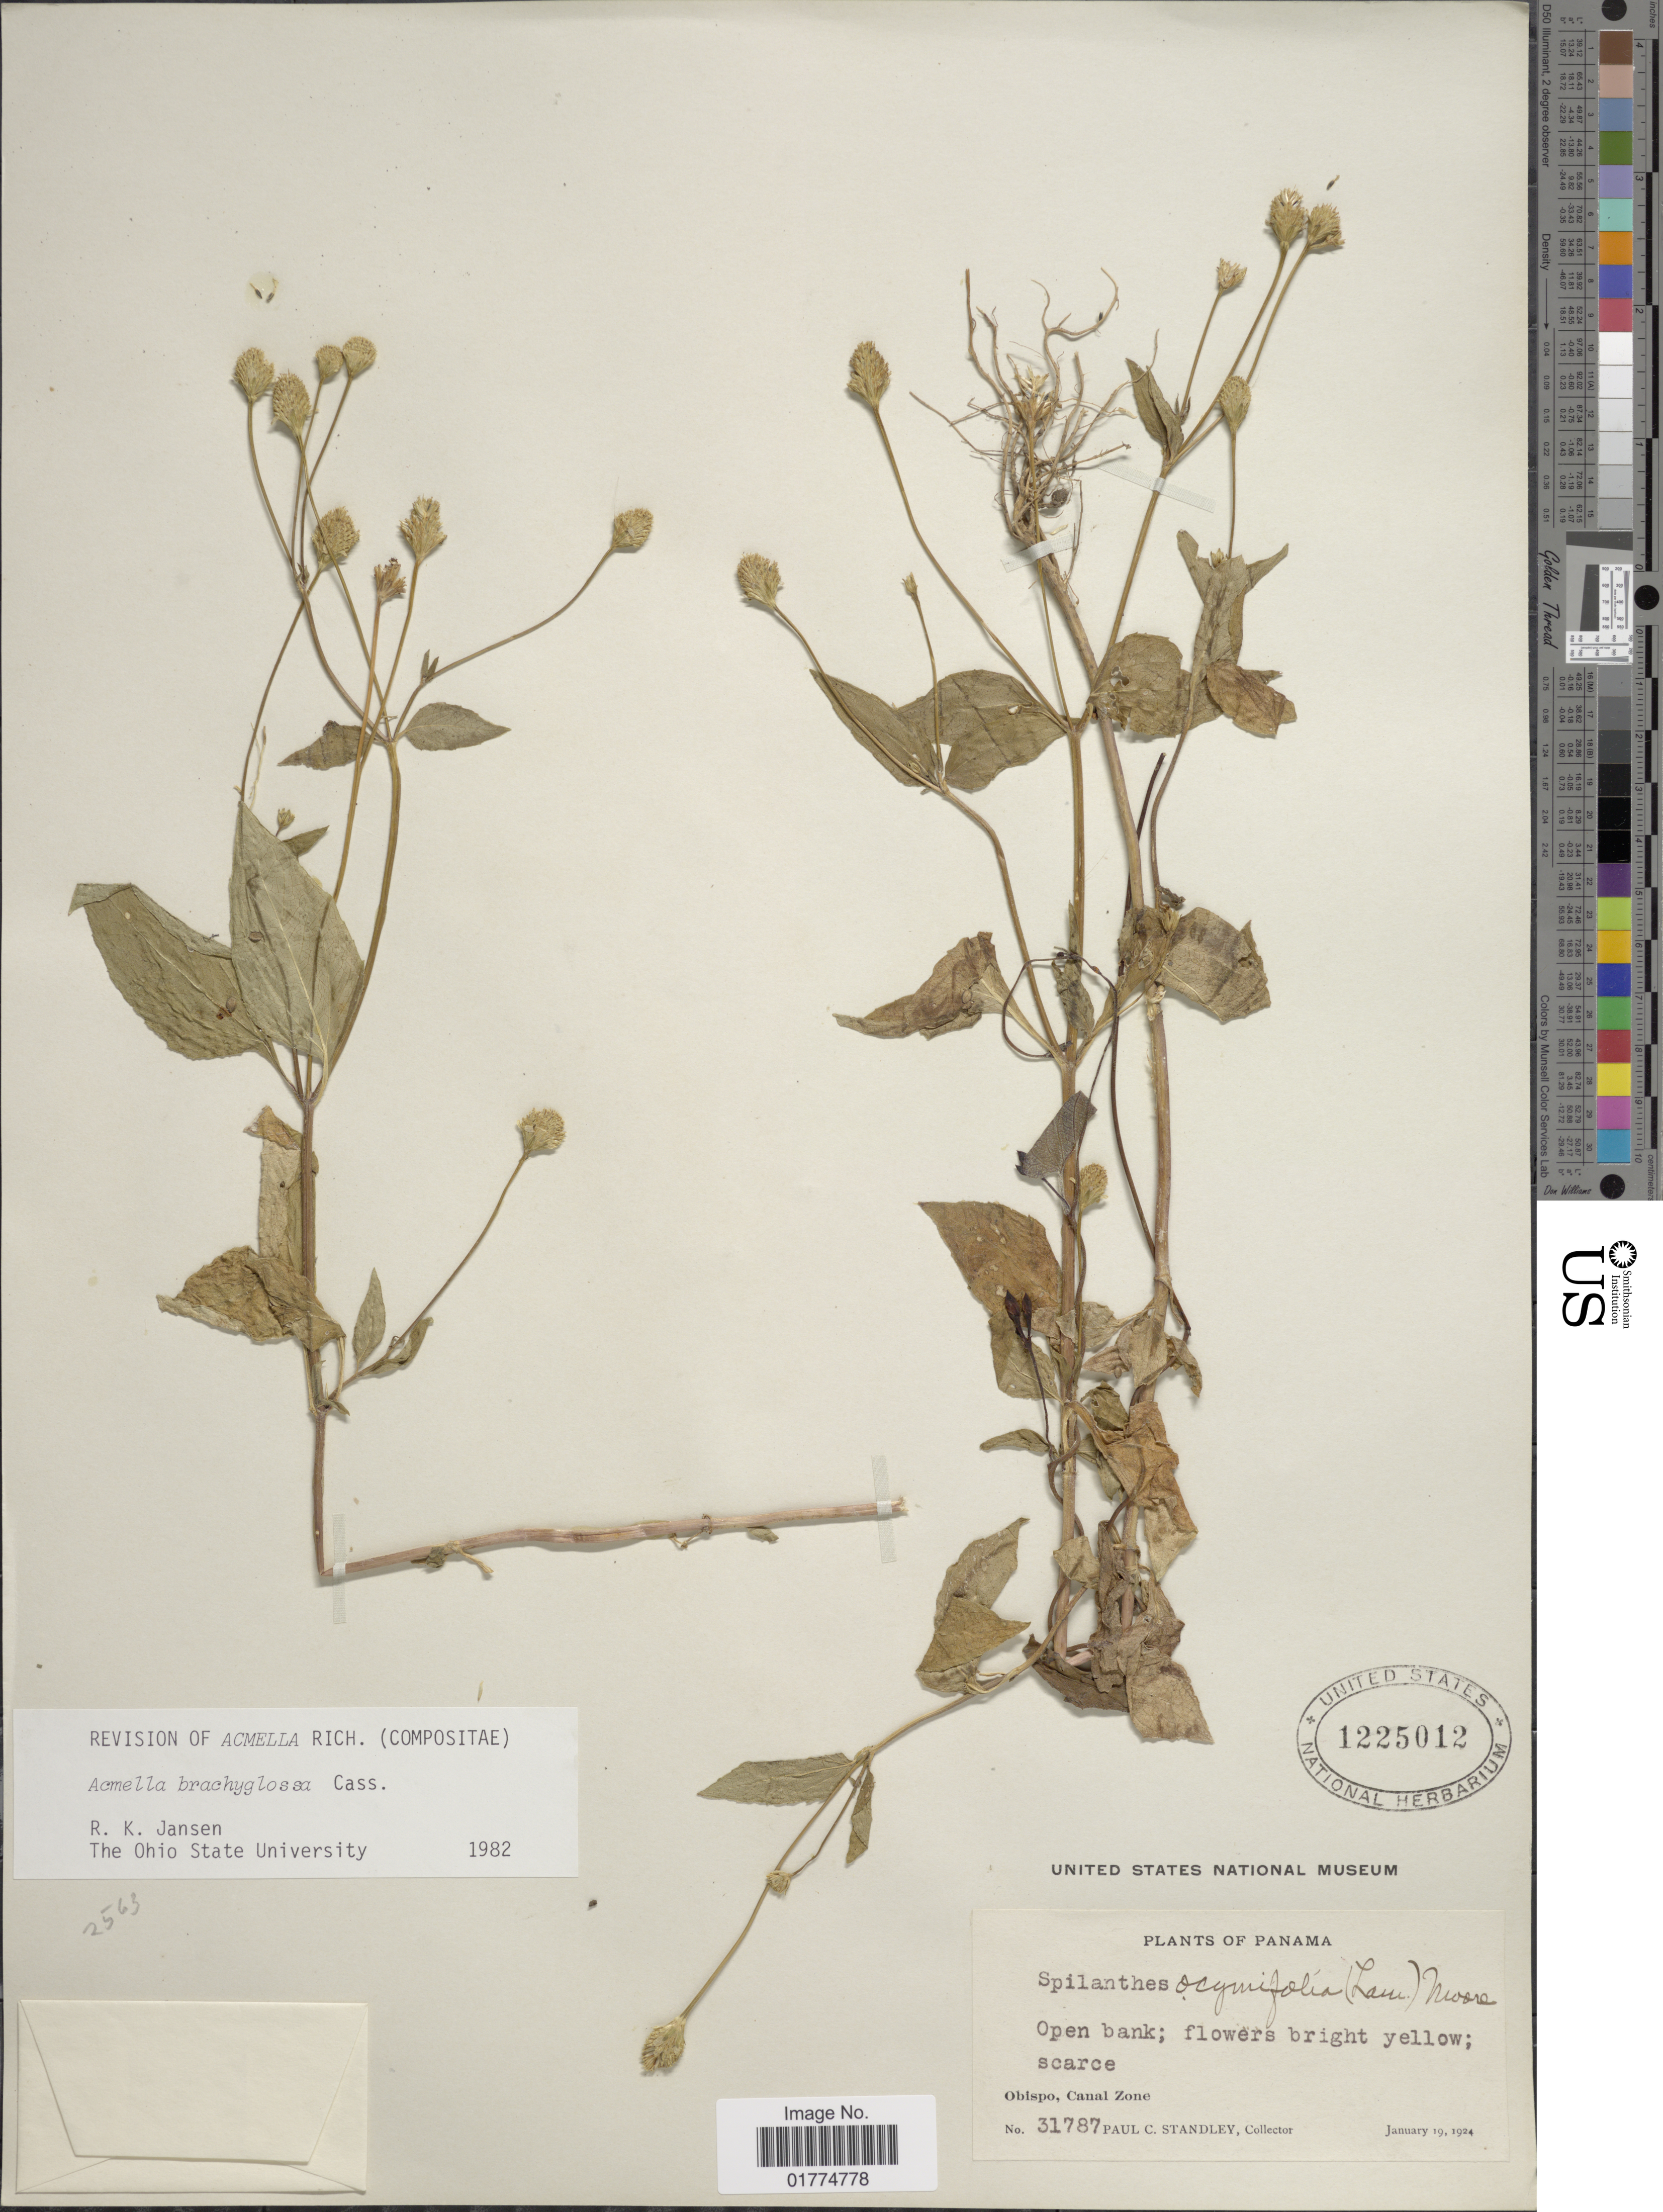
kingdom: Plantae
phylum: Tracheophyta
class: Magnoliopsida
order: Asterales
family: Asteraceae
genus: Acmella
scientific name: Acmella brachyglossa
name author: Cass.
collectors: P. C. Standley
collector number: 31787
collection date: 1924-01-19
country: Panama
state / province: Colón / Panamá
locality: Obispo, Canal Zone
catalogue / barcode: US 1225012